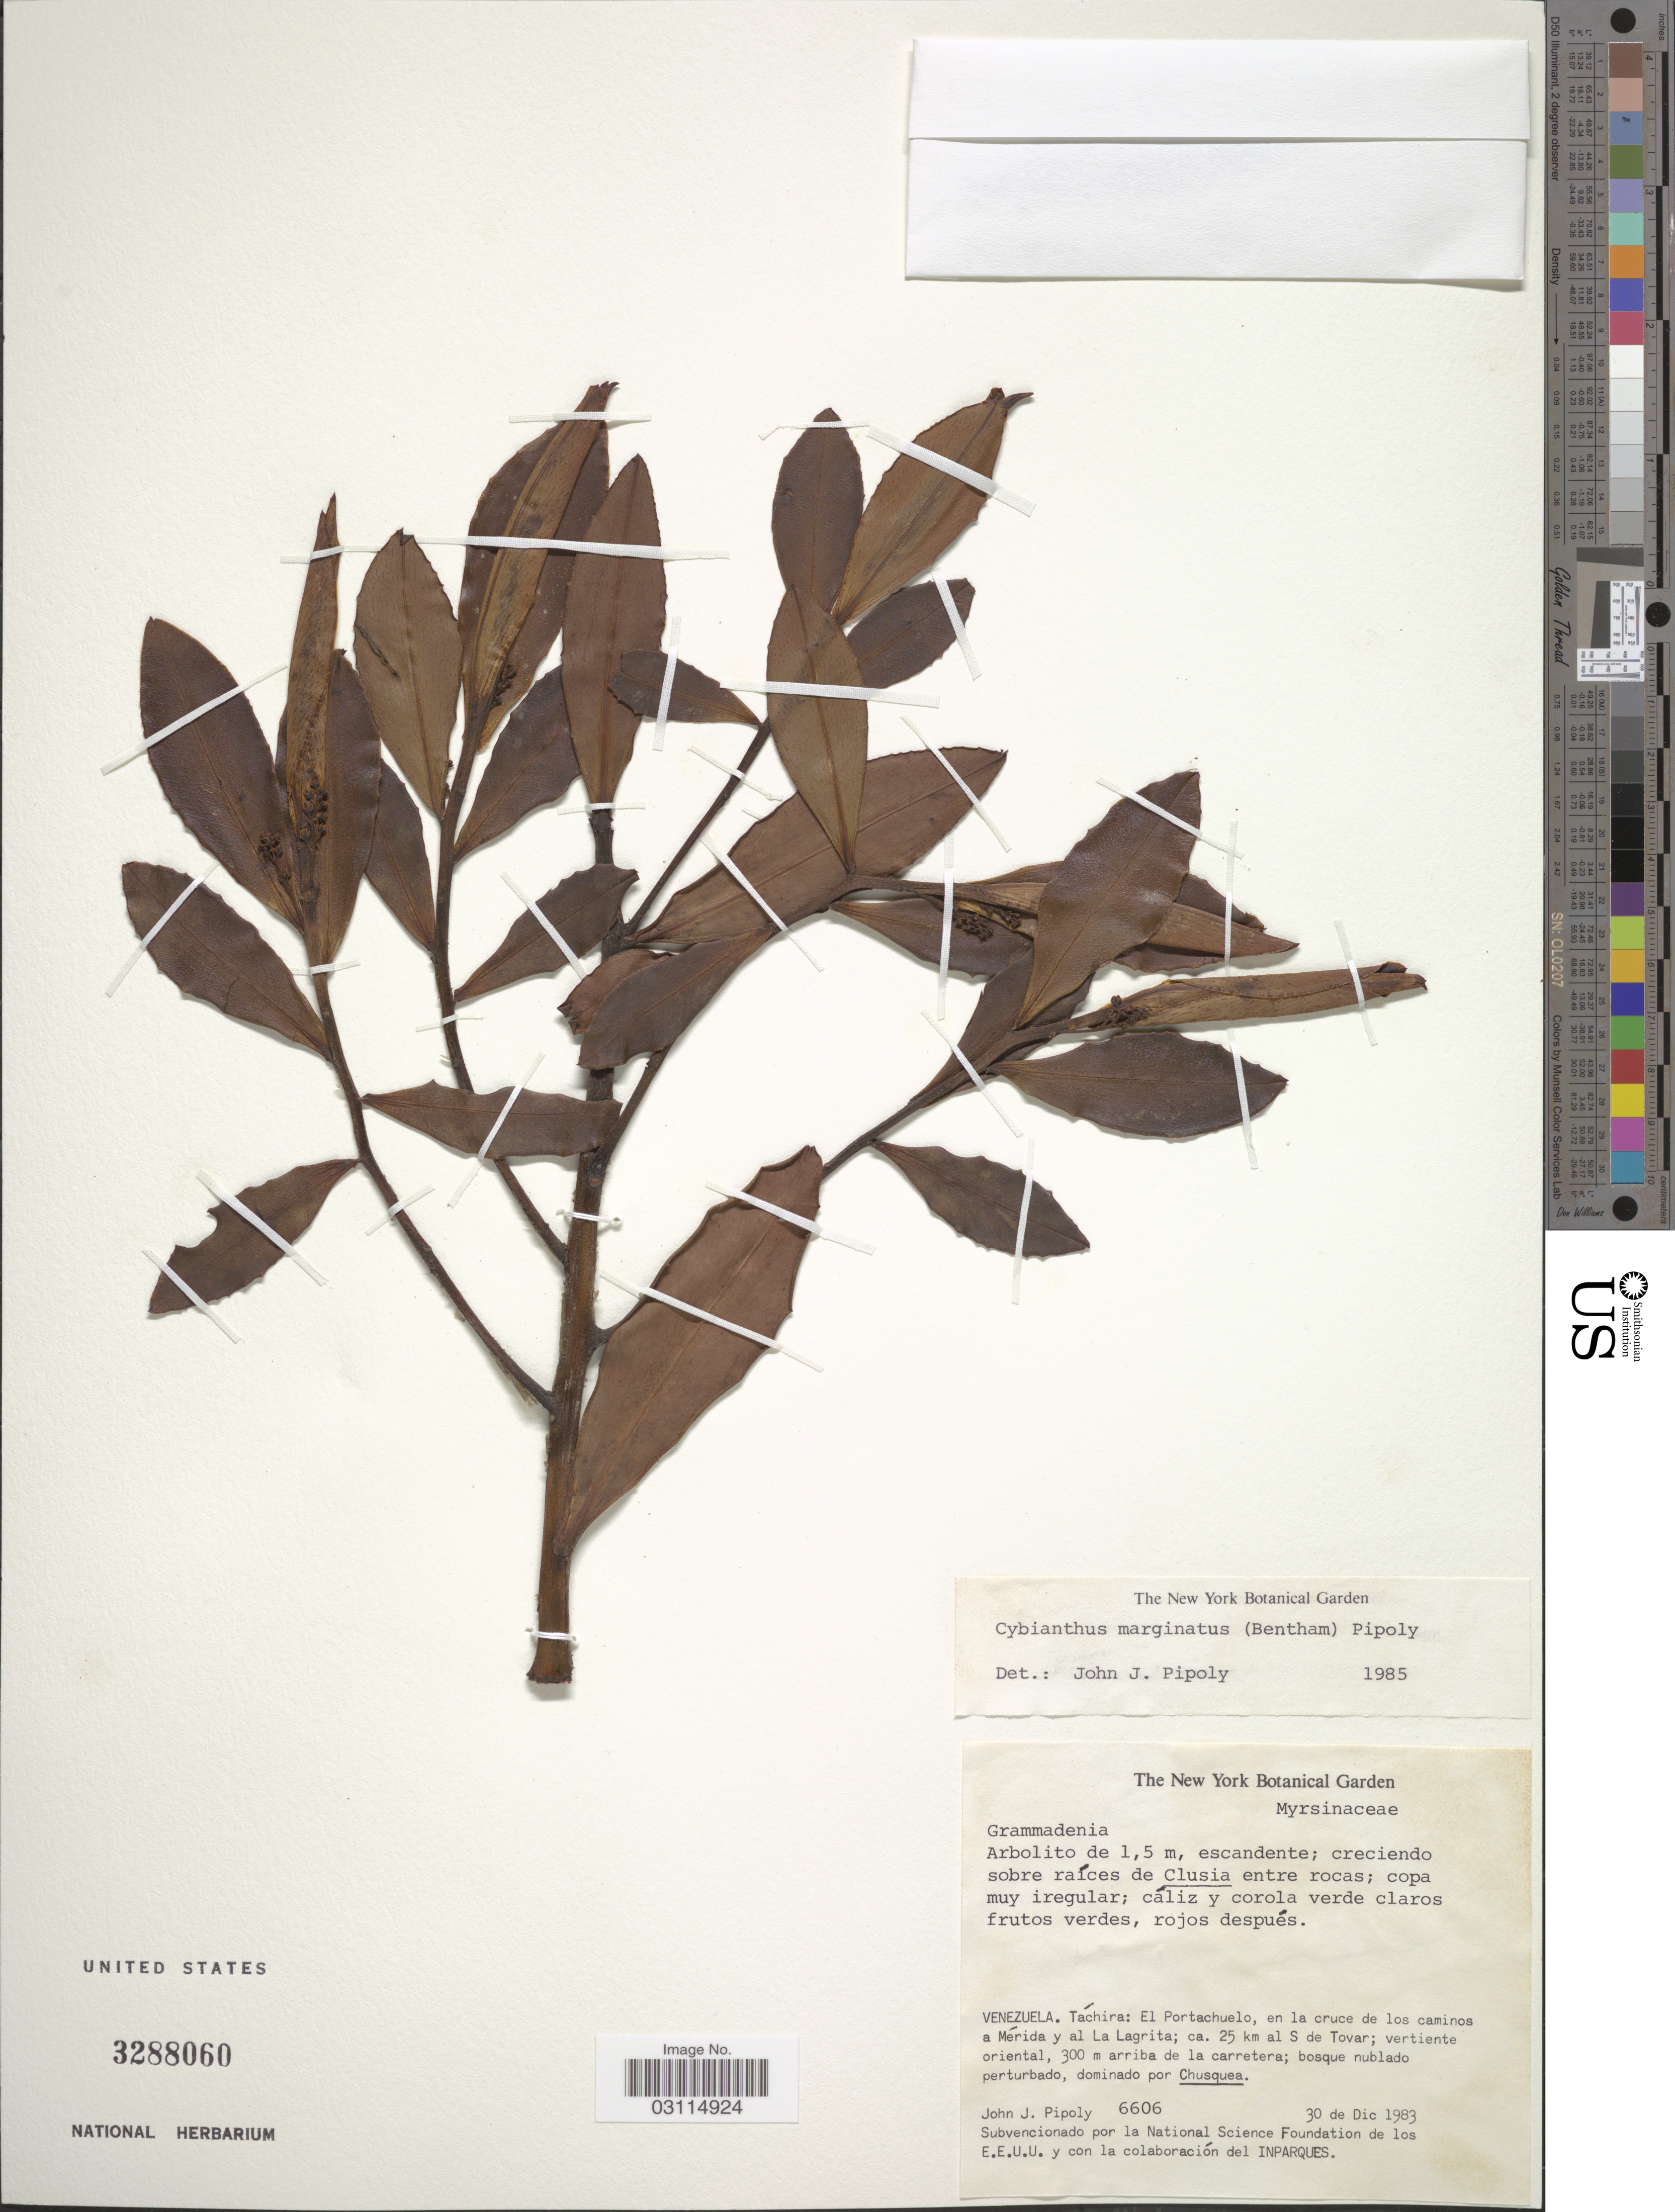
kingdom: Plantae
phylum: Tracheophyta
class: Magnoliopsida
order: Ericales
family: Primulaceae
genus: Cybianthus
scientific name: Cybianthus marginatus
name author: (Benth.) Pipoly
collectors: J. J. Pipoly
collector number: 6606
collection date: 1983-12-30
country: Venezuela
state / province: Tachira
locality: El Portachuelo, en la cruce de los caminos a Mérida y al La Lagrita; ca. 25 km al S de Tovar; vertiente oriental, 300 m arriba de la carretera.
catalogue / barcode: US 3288060